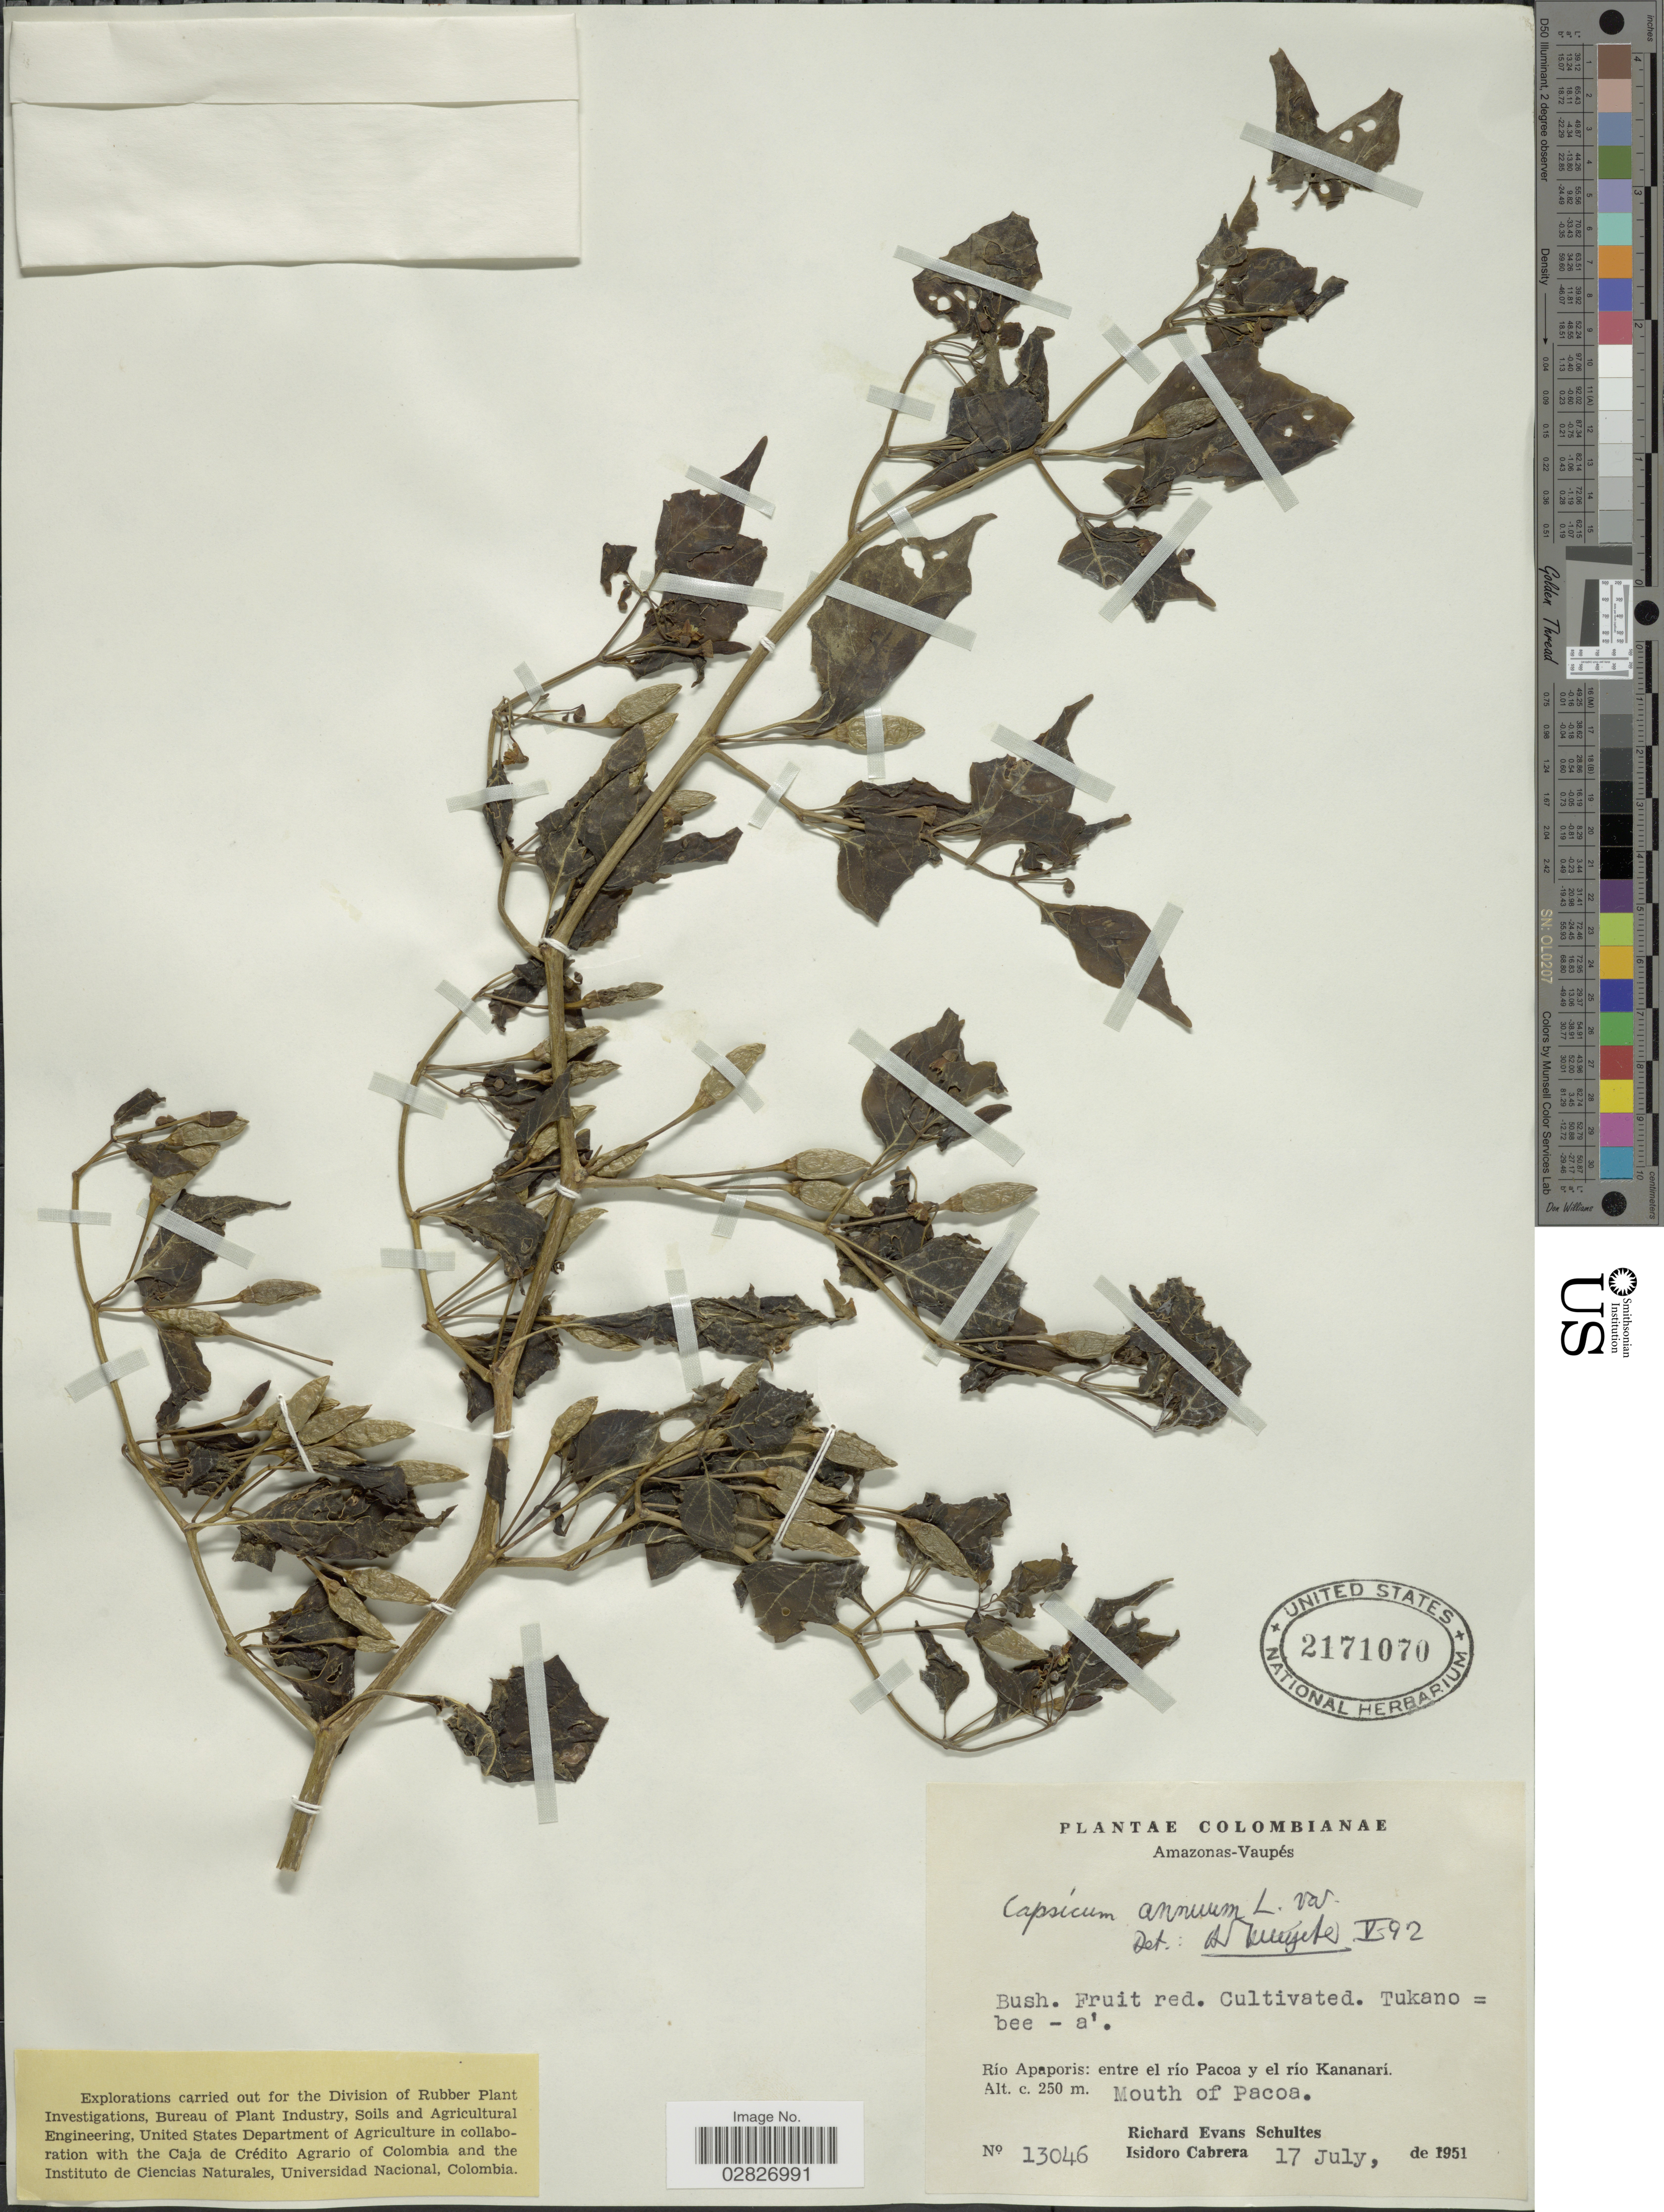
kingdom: Plantae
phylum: Tracheophyta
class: Magnoliopsida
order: Solanales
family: Solanaceae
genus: Capsicum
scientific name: Capsicum annuum 'Habanero'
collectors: R. E. Schultes & I. Cabrera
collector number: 13046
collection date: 1951-07-17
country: Colombia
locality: Amazonas-Vaupés, Río Apaporis, entre el río y el río Kananari, Mouth of Pacoa.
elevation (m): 250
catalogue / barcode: US 2171070